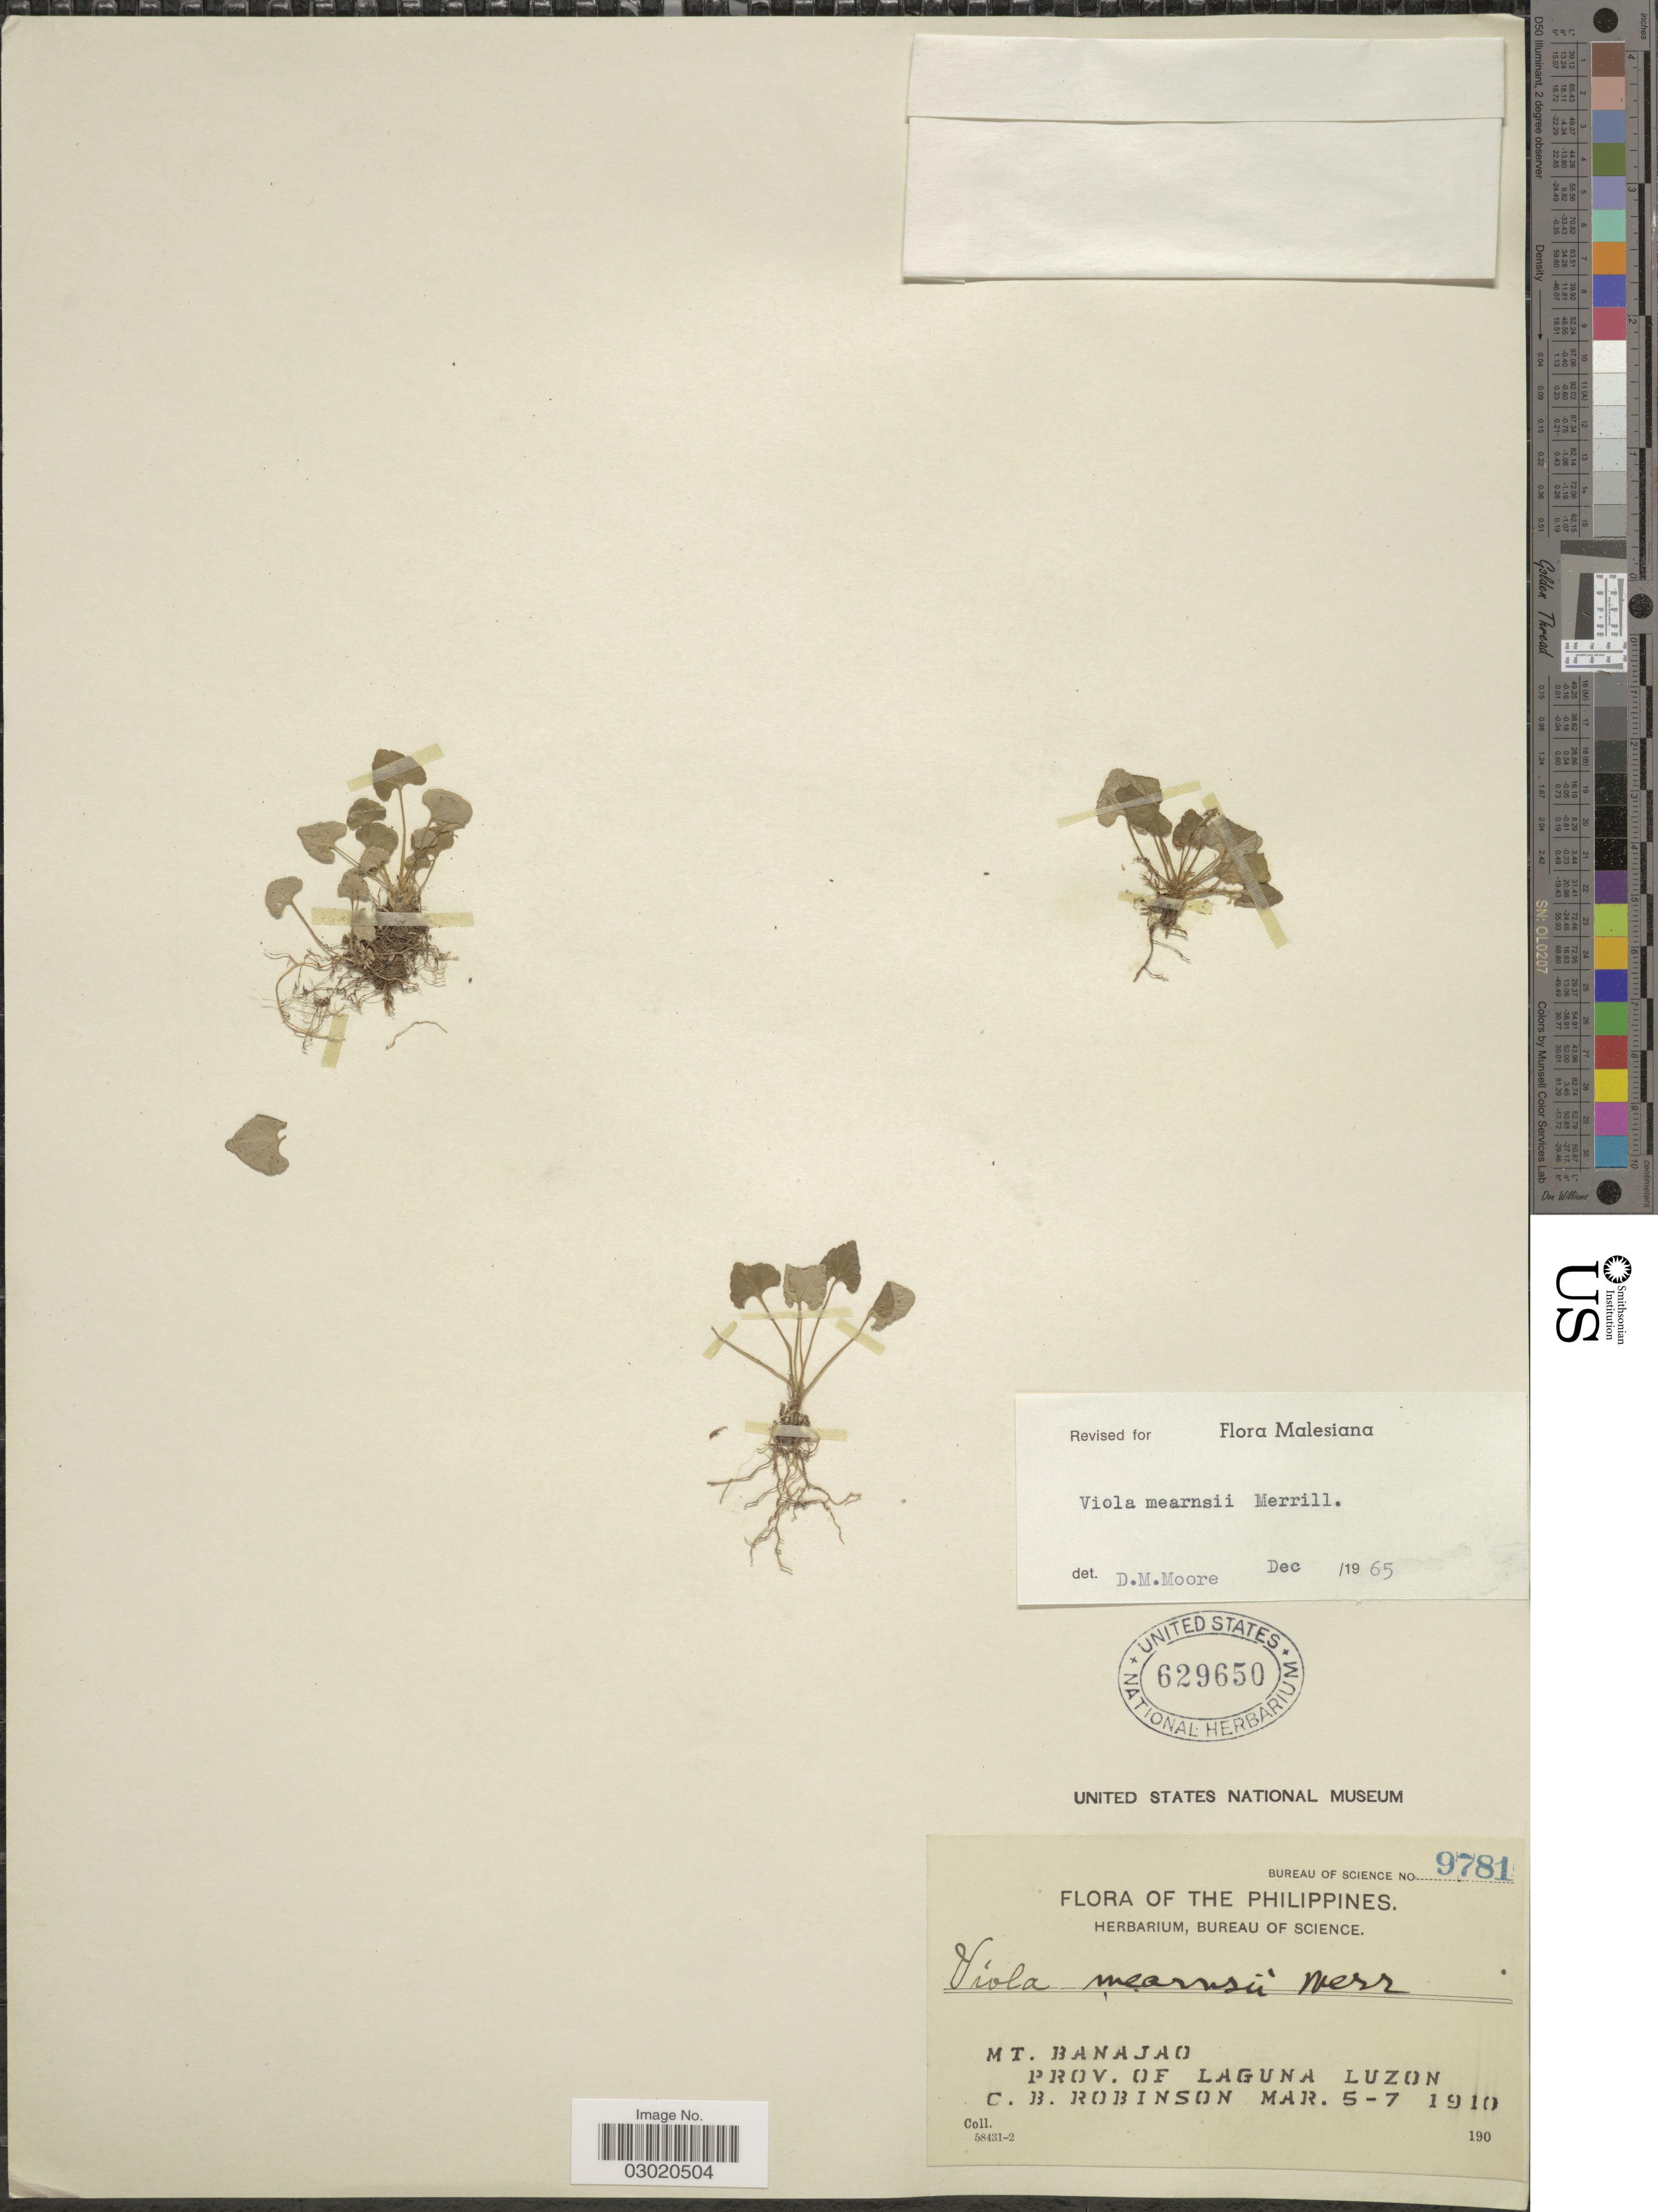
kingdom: Plantae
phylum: Tracheophyta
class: Magnoliopsida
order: Malpighiales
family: Violaceae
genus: Viola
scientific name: Viola mearnsii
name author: Standl.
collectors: C. Robinson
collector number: Bureau of Science 9781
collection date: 1910-03-05/1910-03-07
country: Philippines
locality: Mt. Banajao, Prov. of Laguna, Luzon.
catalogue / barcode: US 629650